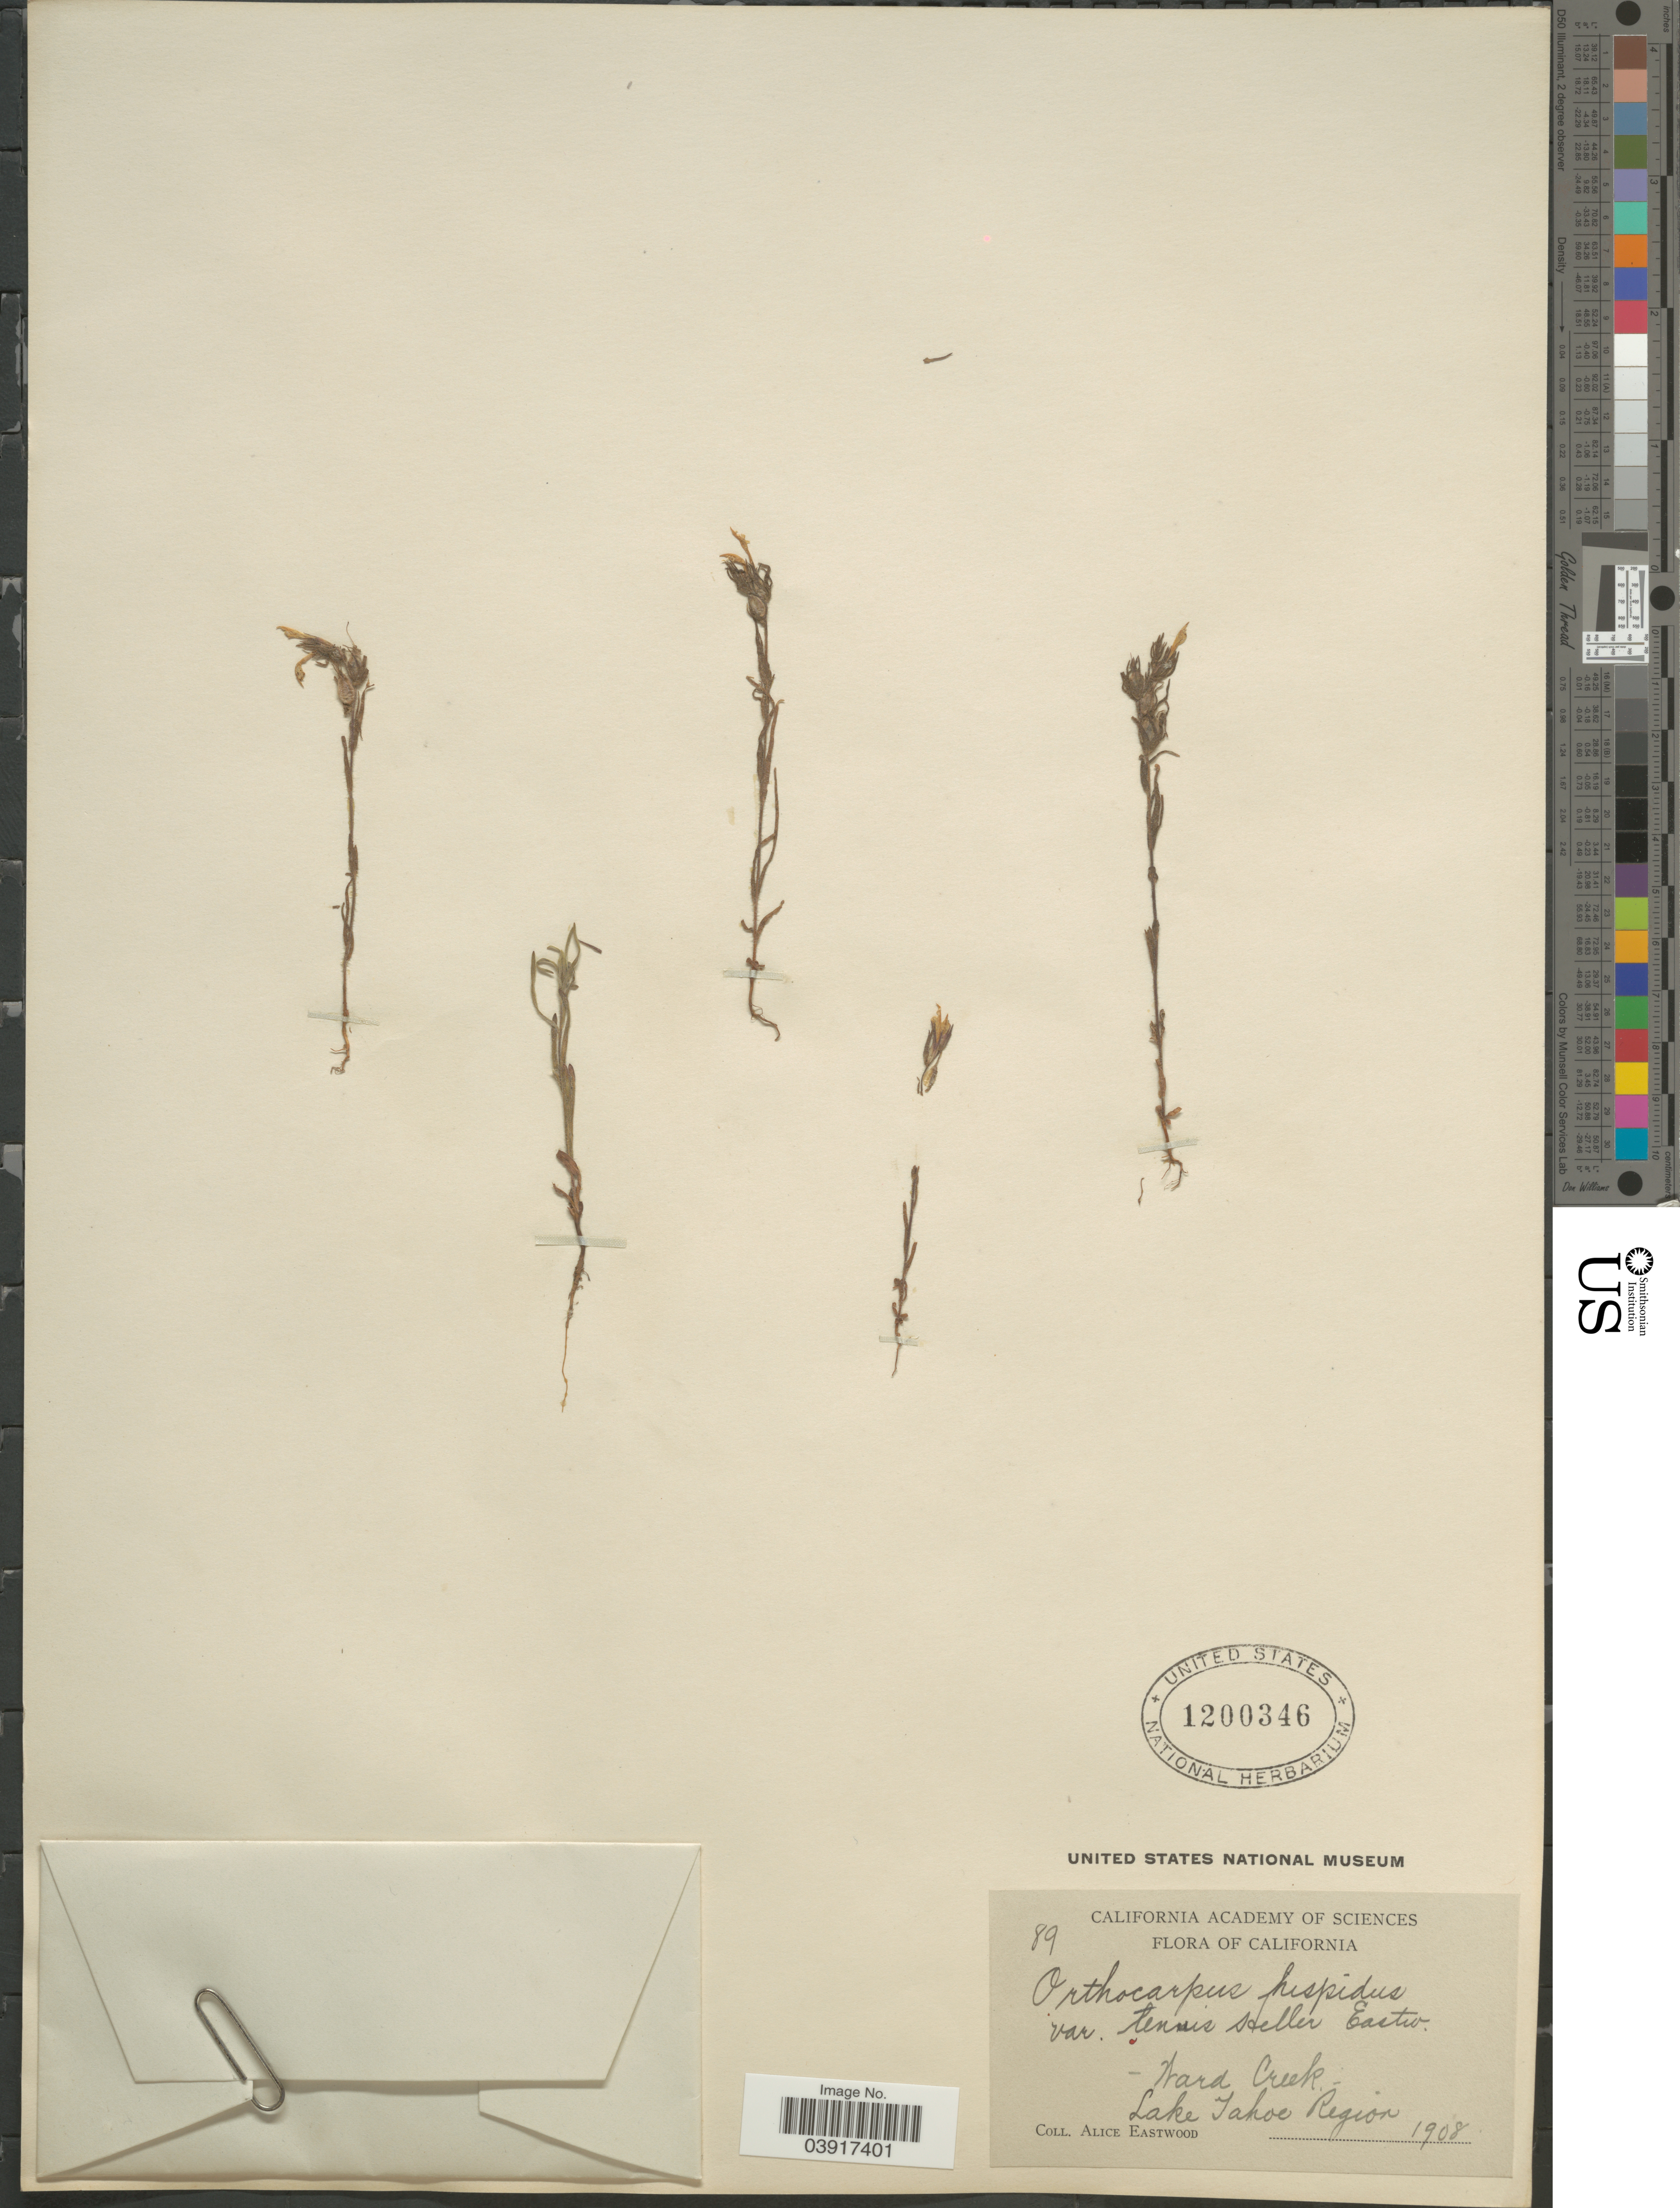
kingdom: Plantae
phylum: Tracheophyta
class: Magnoliopsida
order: Lamiales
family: Orobanchaceae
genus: Orthocarpus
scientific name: Orthocarpus hispidus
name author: Benth.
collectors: A. Eastwood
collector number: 89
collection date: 1908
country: United States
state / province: California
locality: Ward Creek, Lake Tahoe Region.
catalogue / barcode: US 1200346